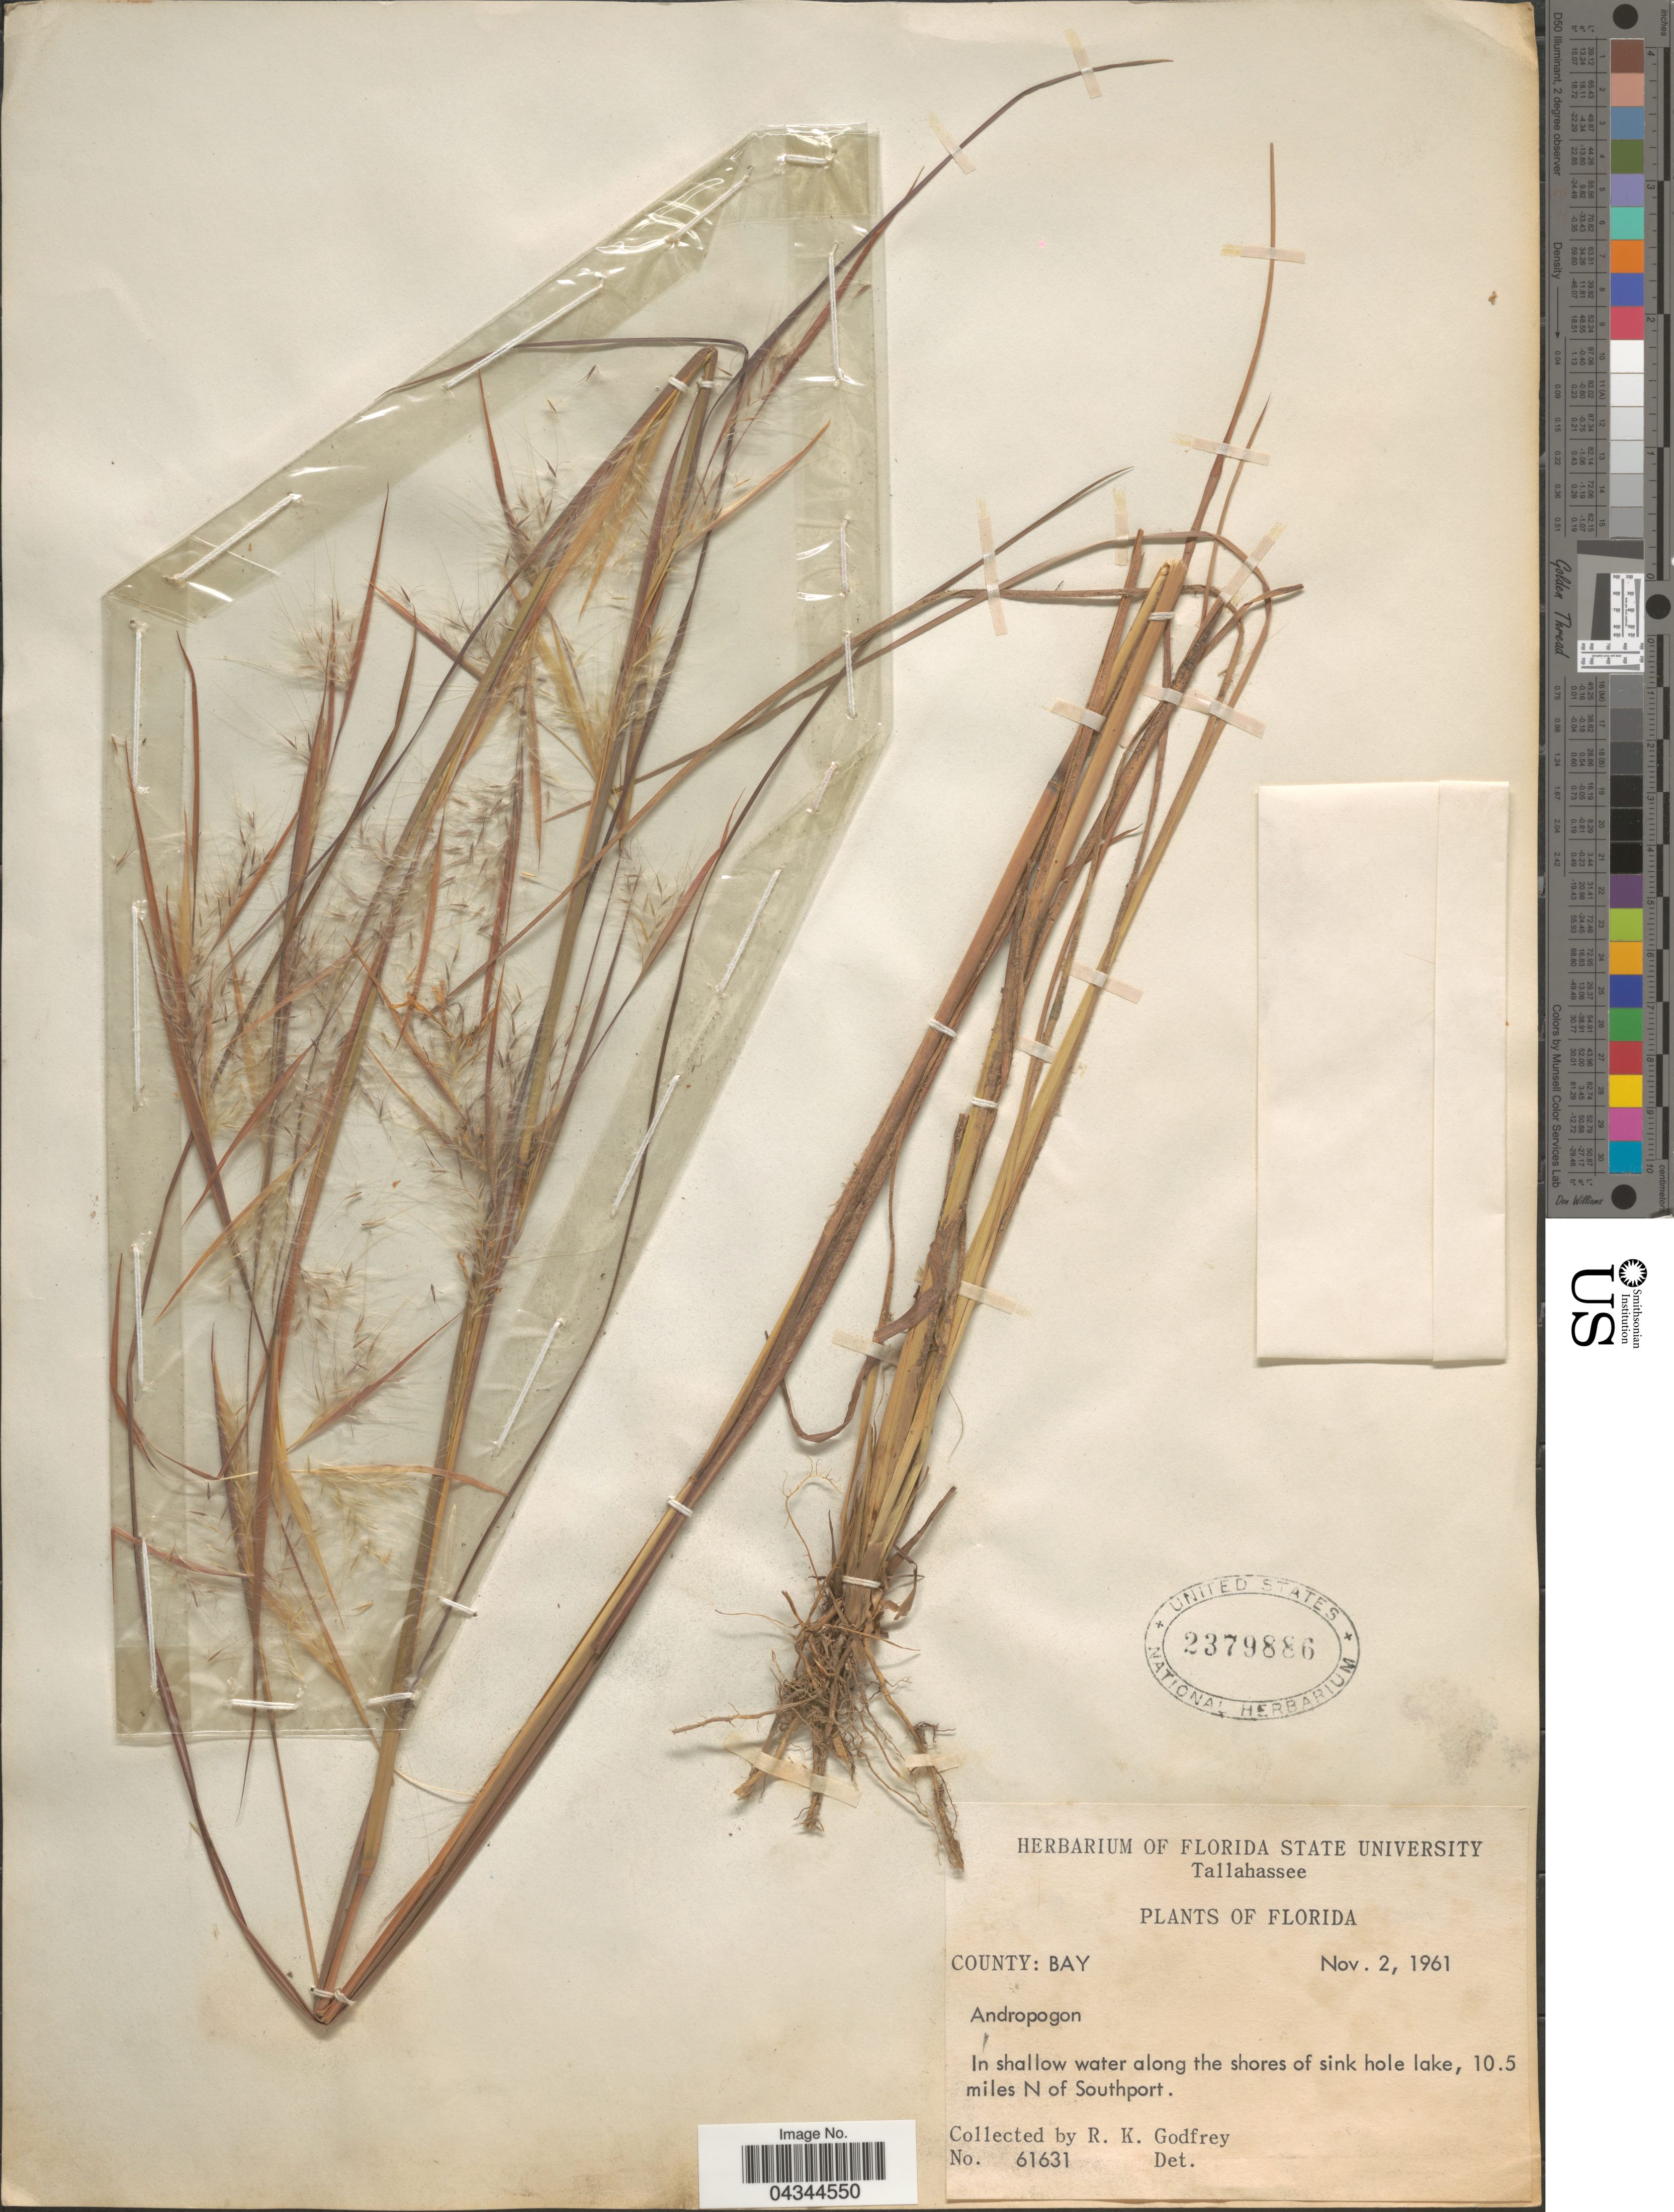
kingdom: Plantae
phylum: Tracheophyta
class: Liliopsida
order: Poales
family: Poaceae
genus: Andropogon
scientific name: Andropogon sp.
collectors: R. K. Godfrey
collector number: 61631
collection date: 1961-11-02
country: United States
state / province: Florida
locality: County: Bay. In shallow water along the shores of sink hole lake, 10.5 miles N of Southport.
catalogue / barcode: US 2379886